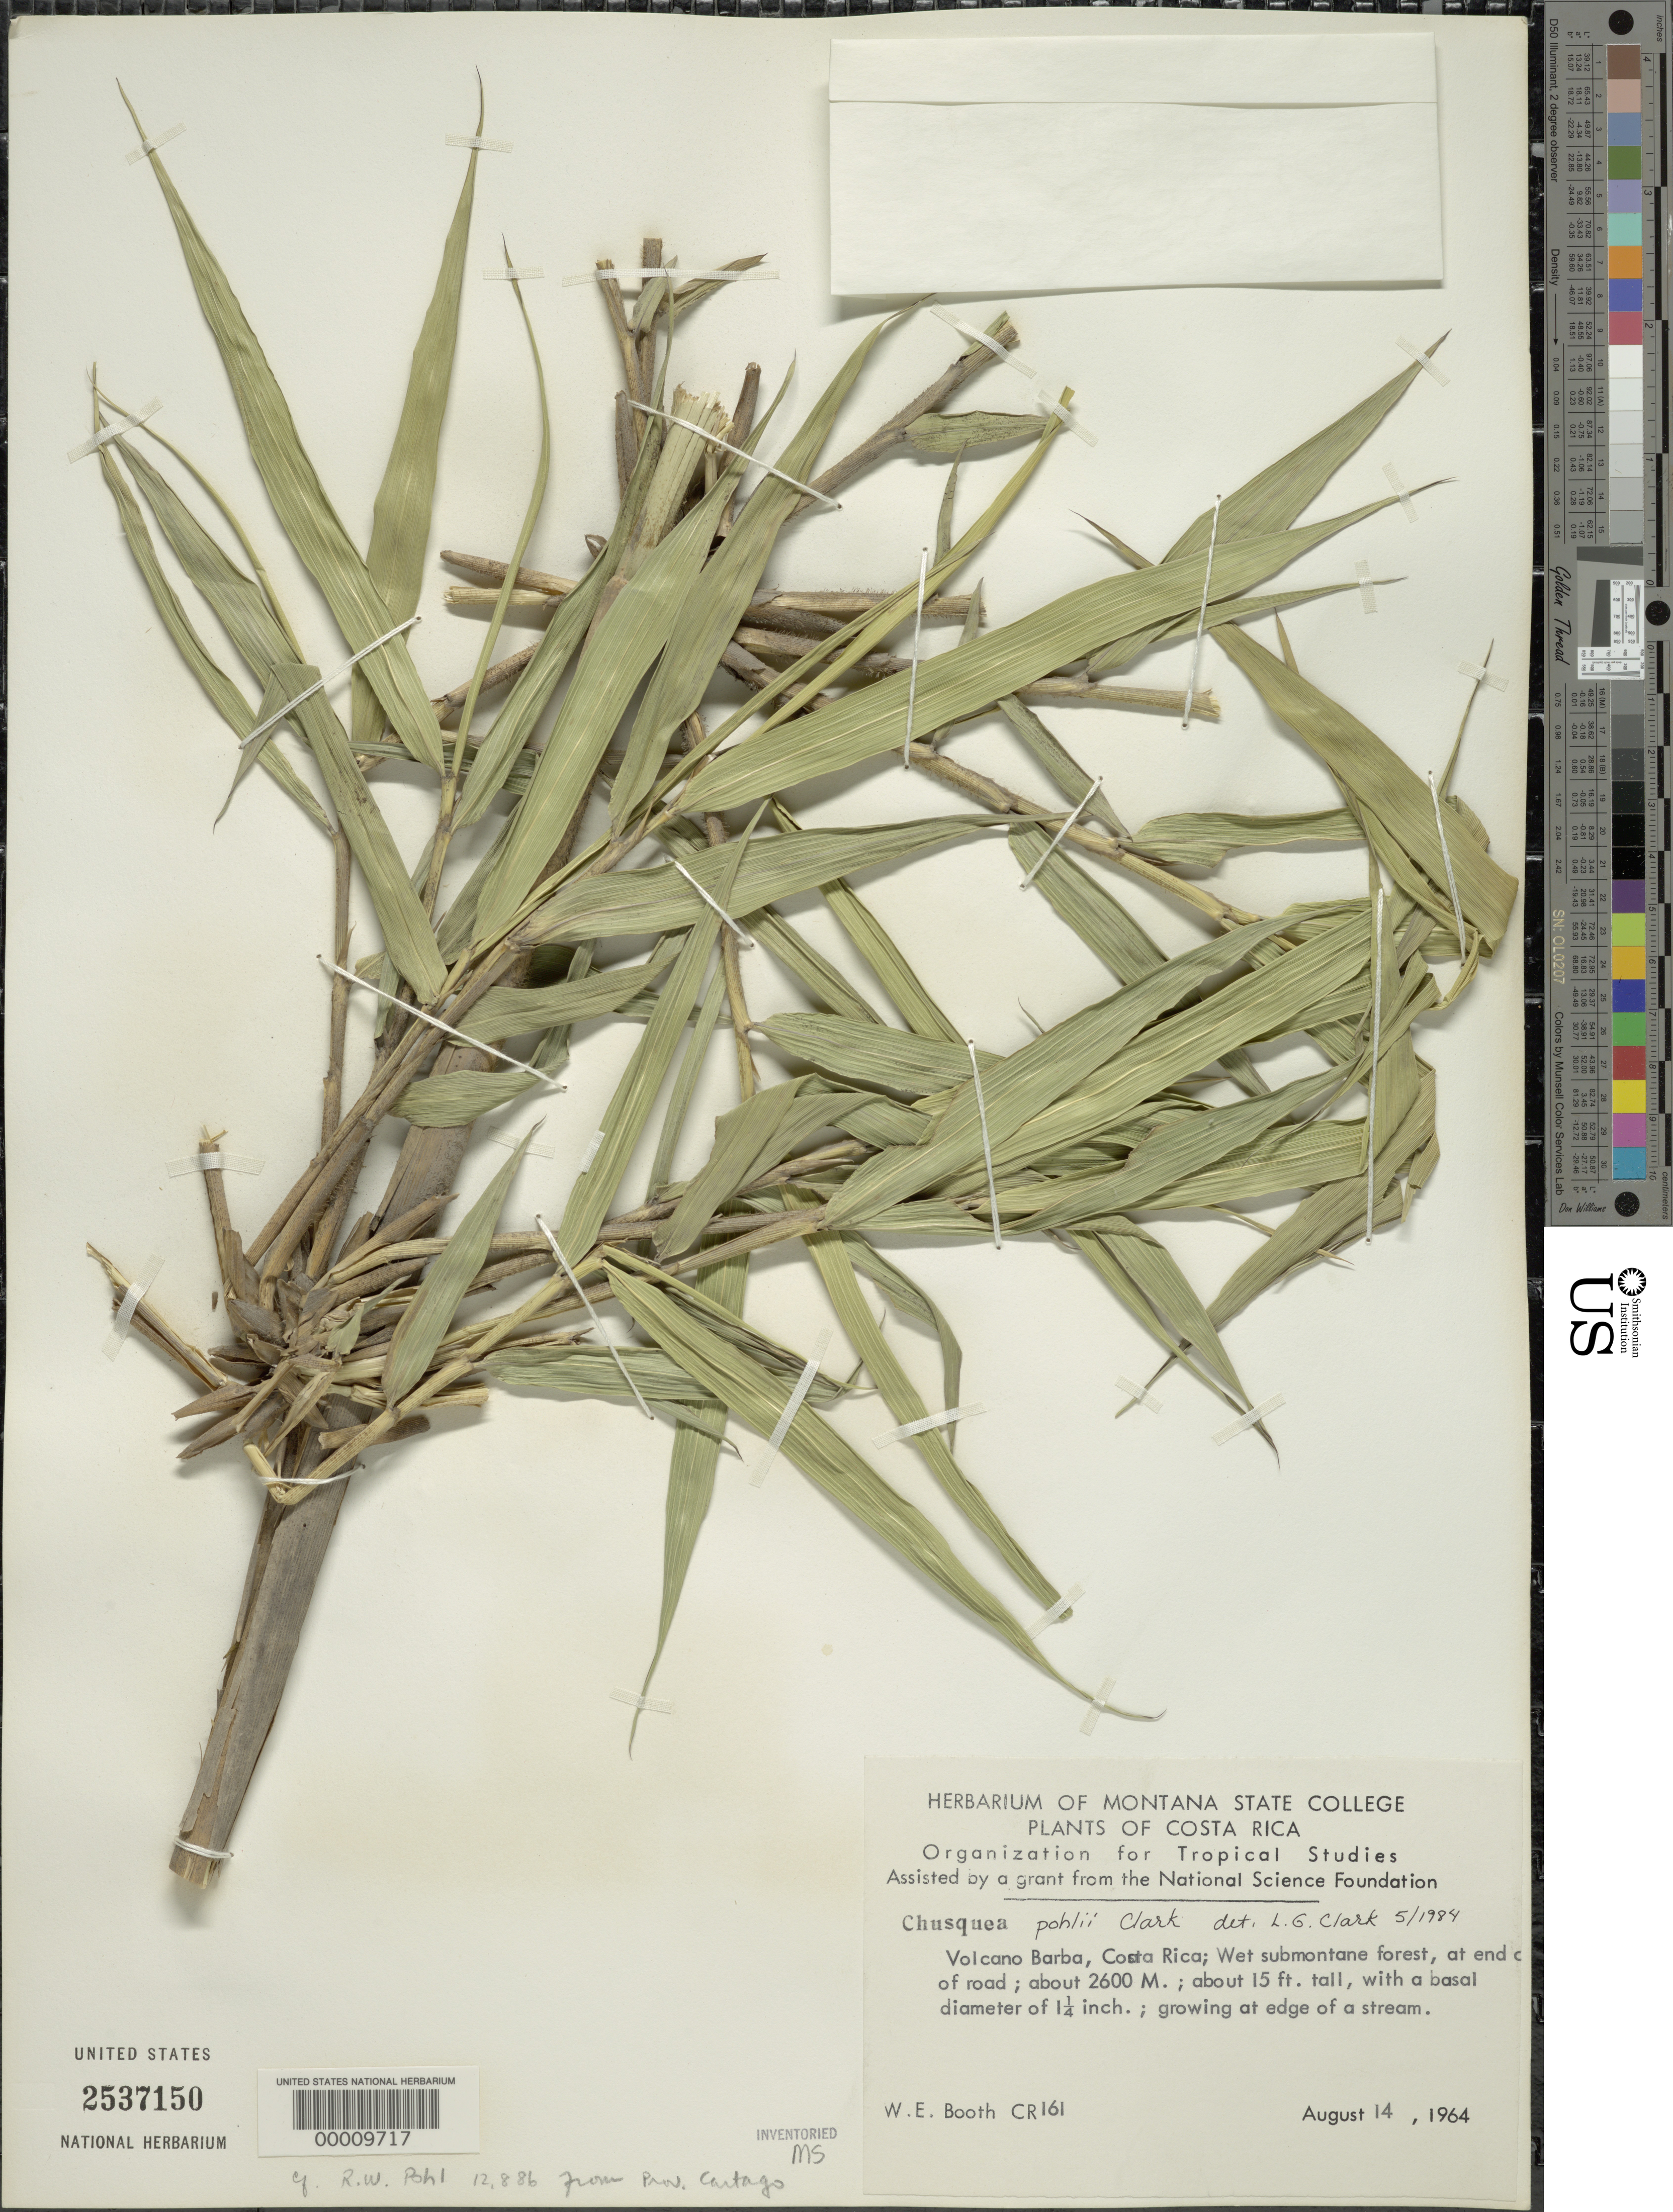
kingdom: Plantae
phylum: Tracheophyta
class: Liliopsida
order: Poales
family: Poaceae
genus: Chusquea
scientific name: Chusquea pohlii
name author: L.G. Clark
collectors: W. Booth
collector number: Cr161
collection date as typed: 14 Aug 1964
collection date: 1964-08-14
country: Costa Rica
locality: Volcano Barba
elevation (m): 2600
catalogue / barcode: US 2537150